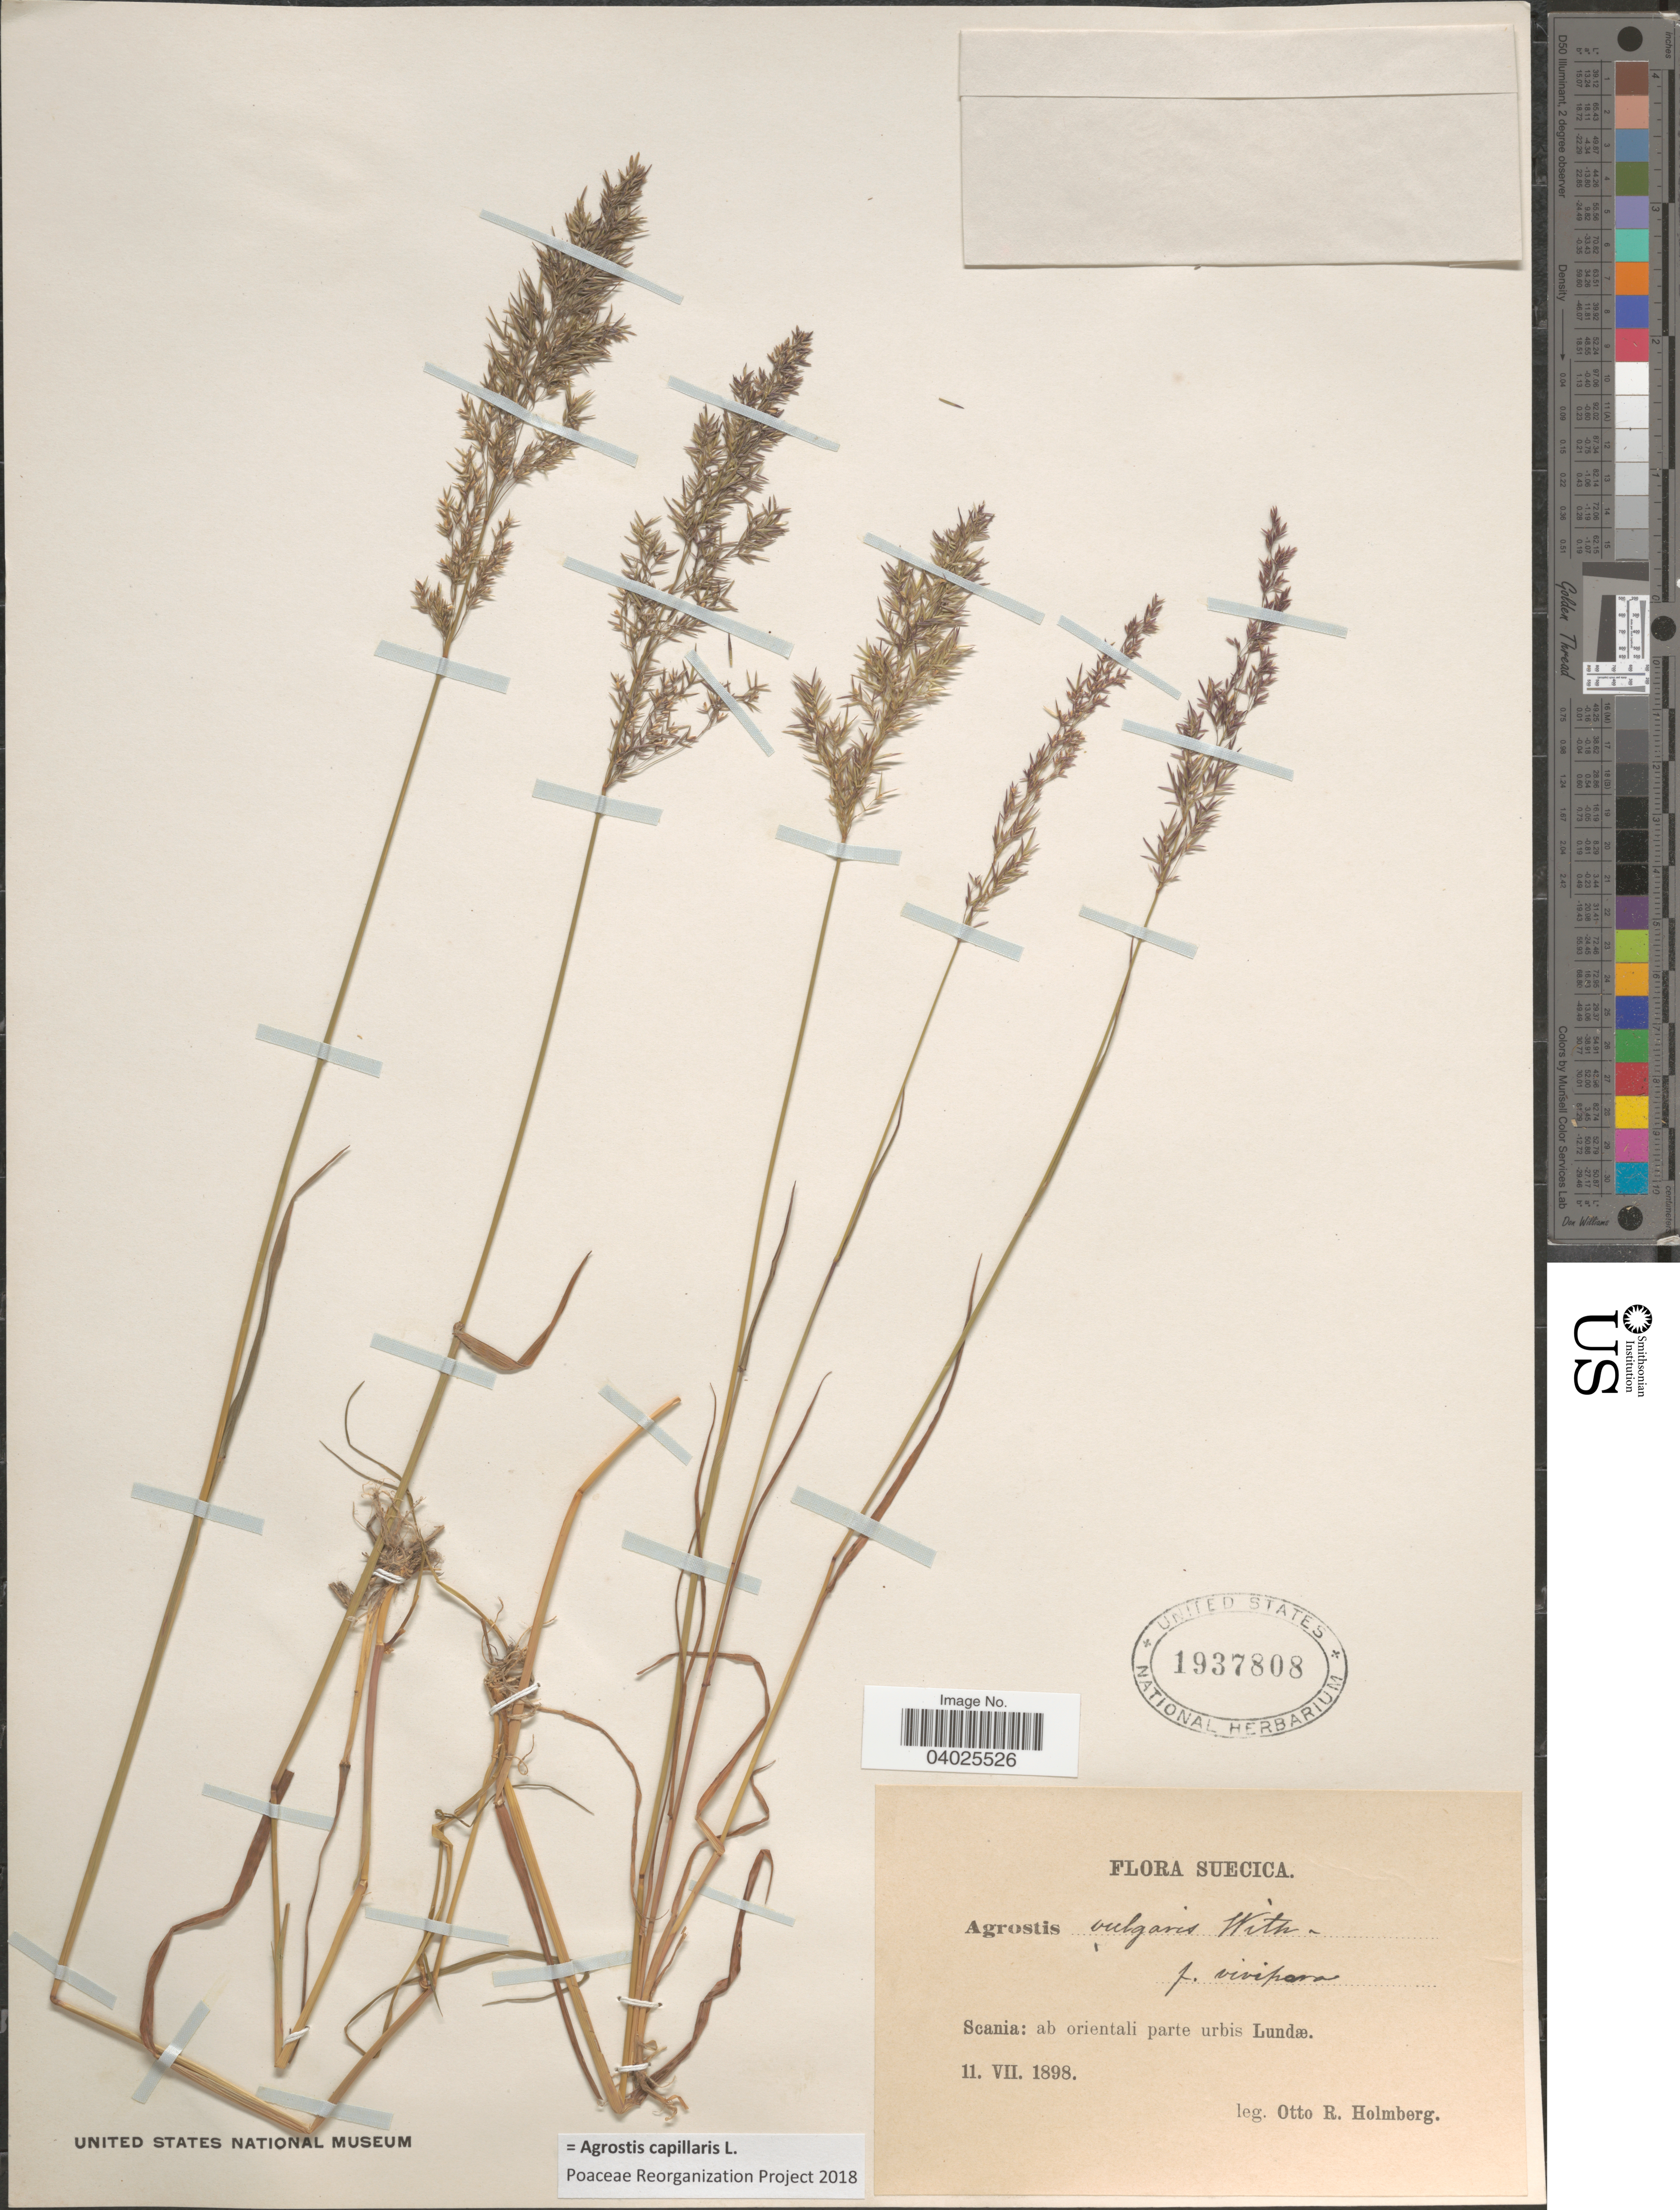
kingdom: Plantae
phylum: Tracheophyta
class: Liliopsida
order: Poales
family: Poaceae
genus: Agrostis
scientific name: Agrostis capillaris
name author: L.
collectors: O. Holmberg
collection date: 1898-07-11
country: Sweden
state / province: Skåne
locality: Suecica. Scania: ab orientali parte urbis Lundæ.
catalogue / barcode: US 1937808